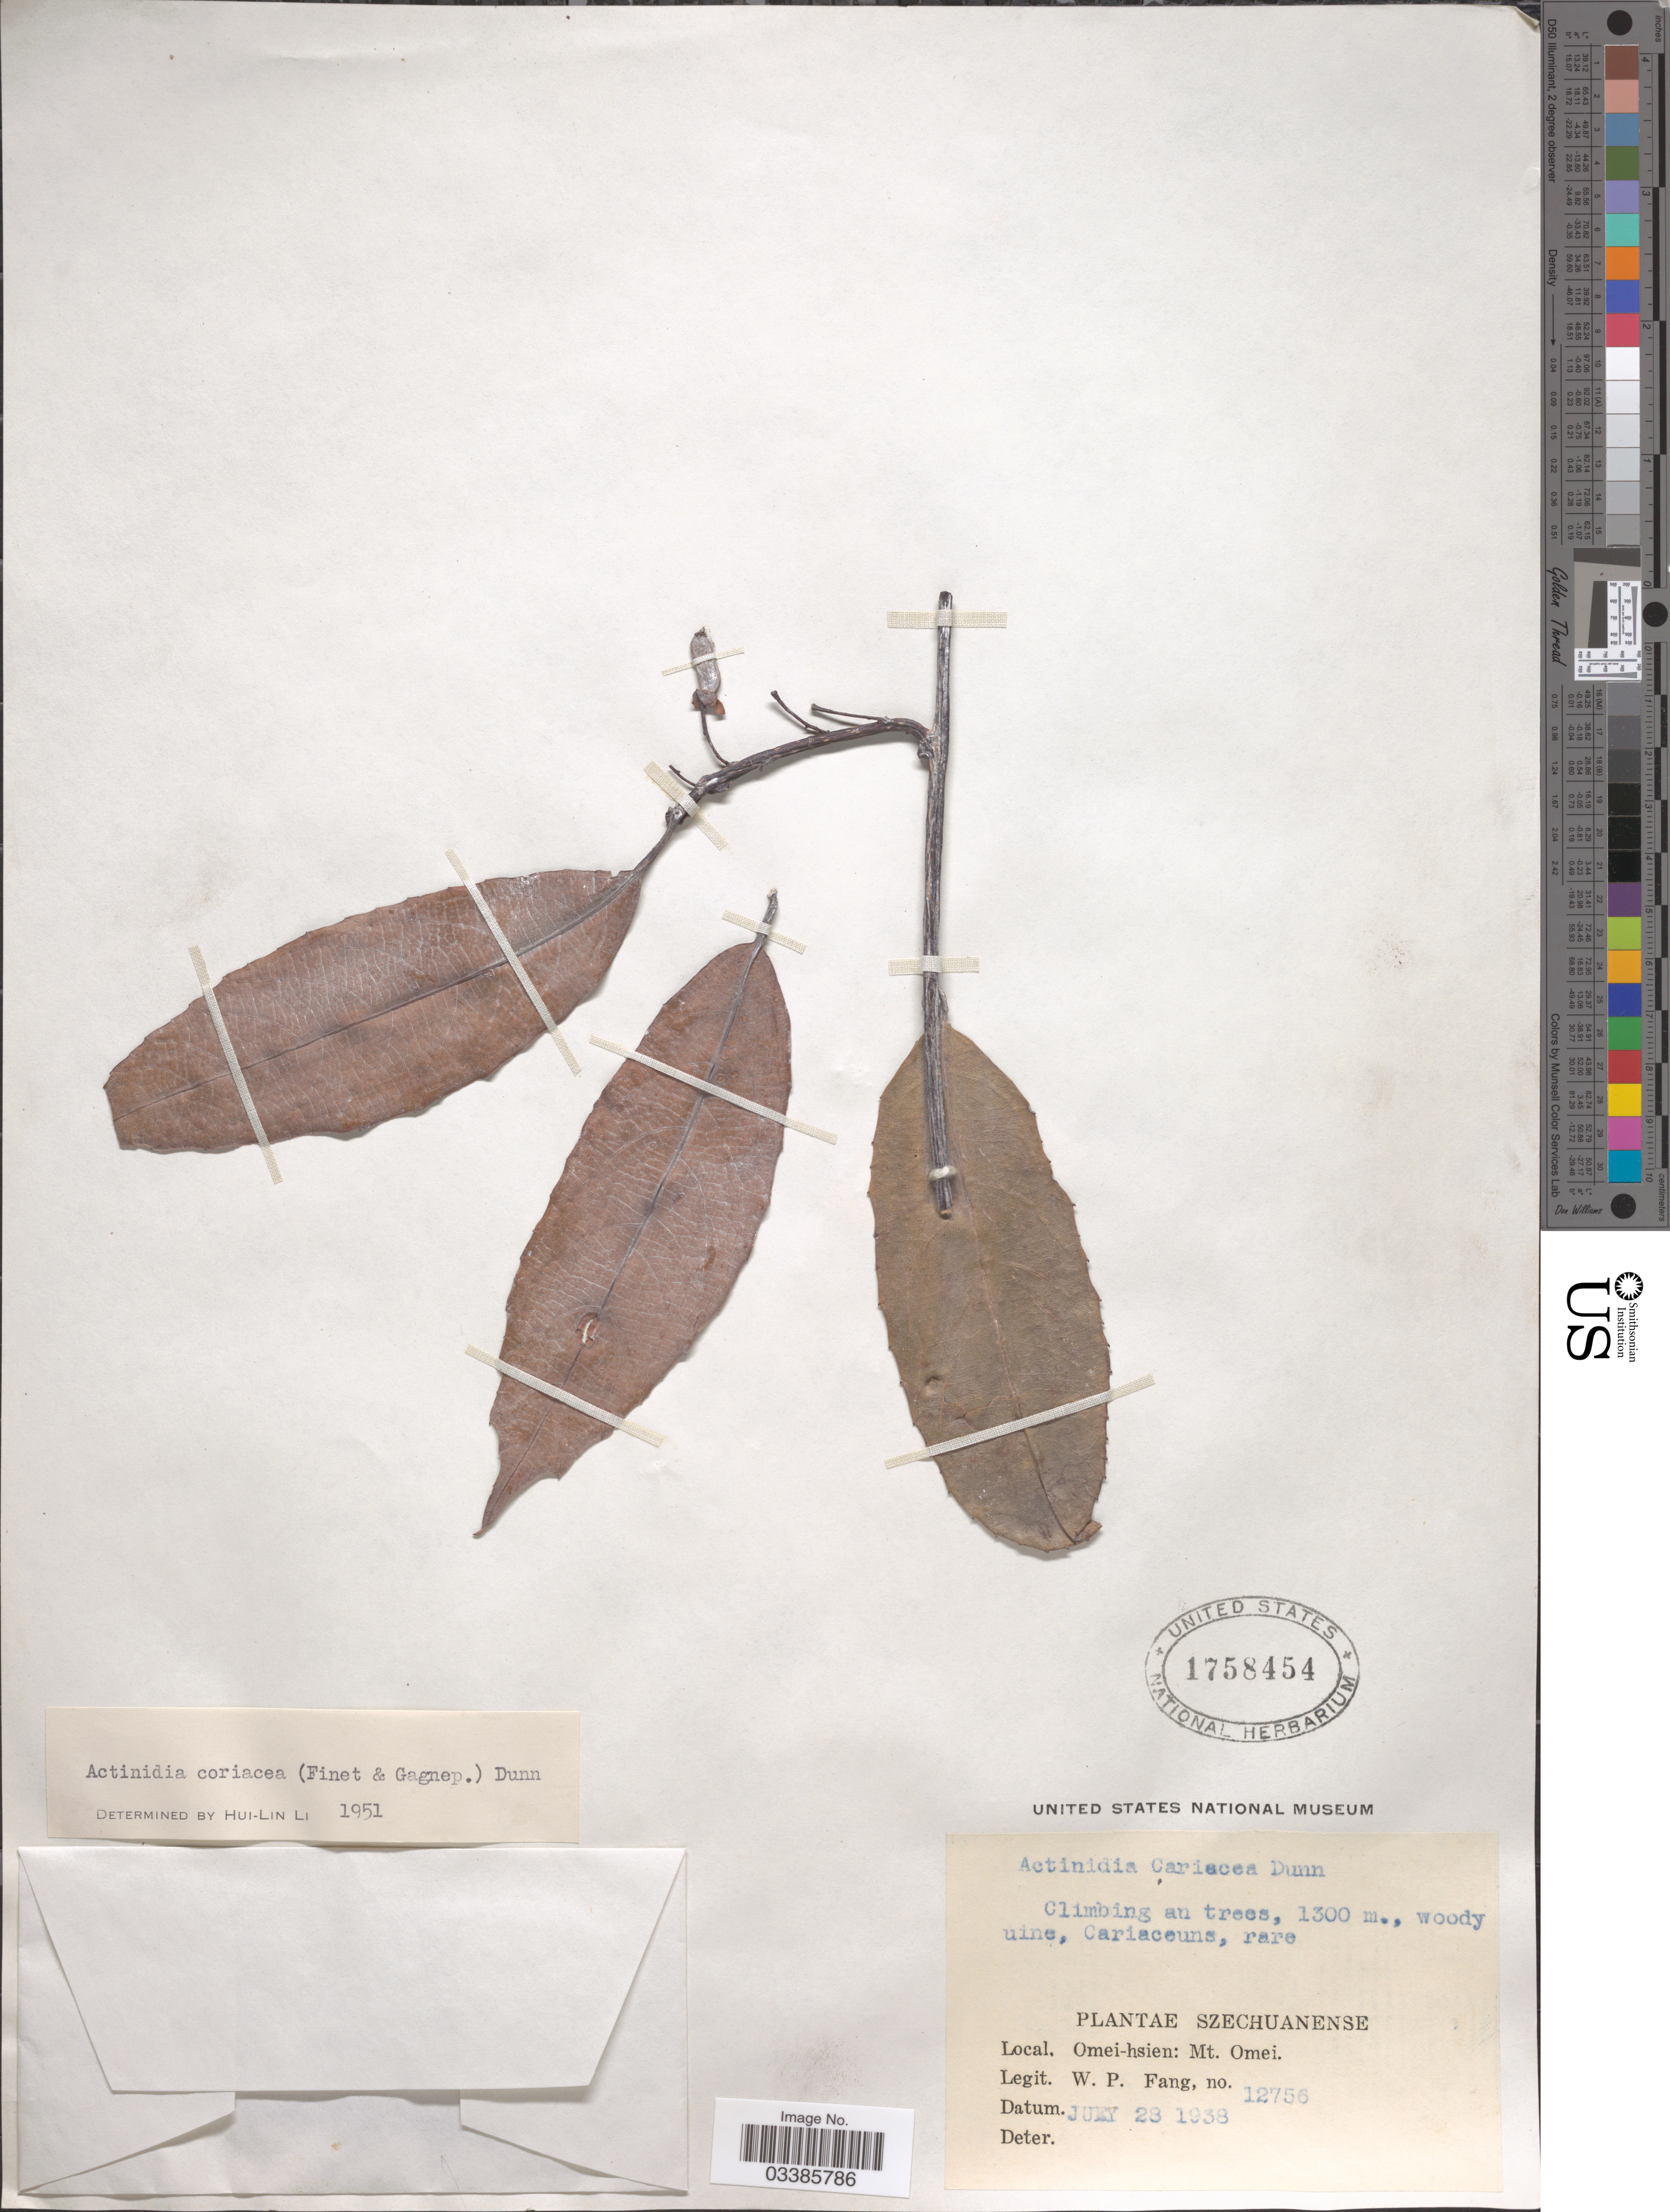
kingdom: Plantae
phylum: Tracheophyta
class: Magnoliopsida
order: Ericales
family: Actinidiaceae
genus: Actinidia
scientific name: Actinidia coriacea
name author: (Finet & Gagnep.) Dunn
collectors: W. P. Fang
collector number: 12756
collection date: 1938-07-28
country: China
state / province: Sichuan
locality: Szechuanense. Omei-hsien: Mt. Omei.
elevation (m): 1300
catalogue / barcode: US 1758454